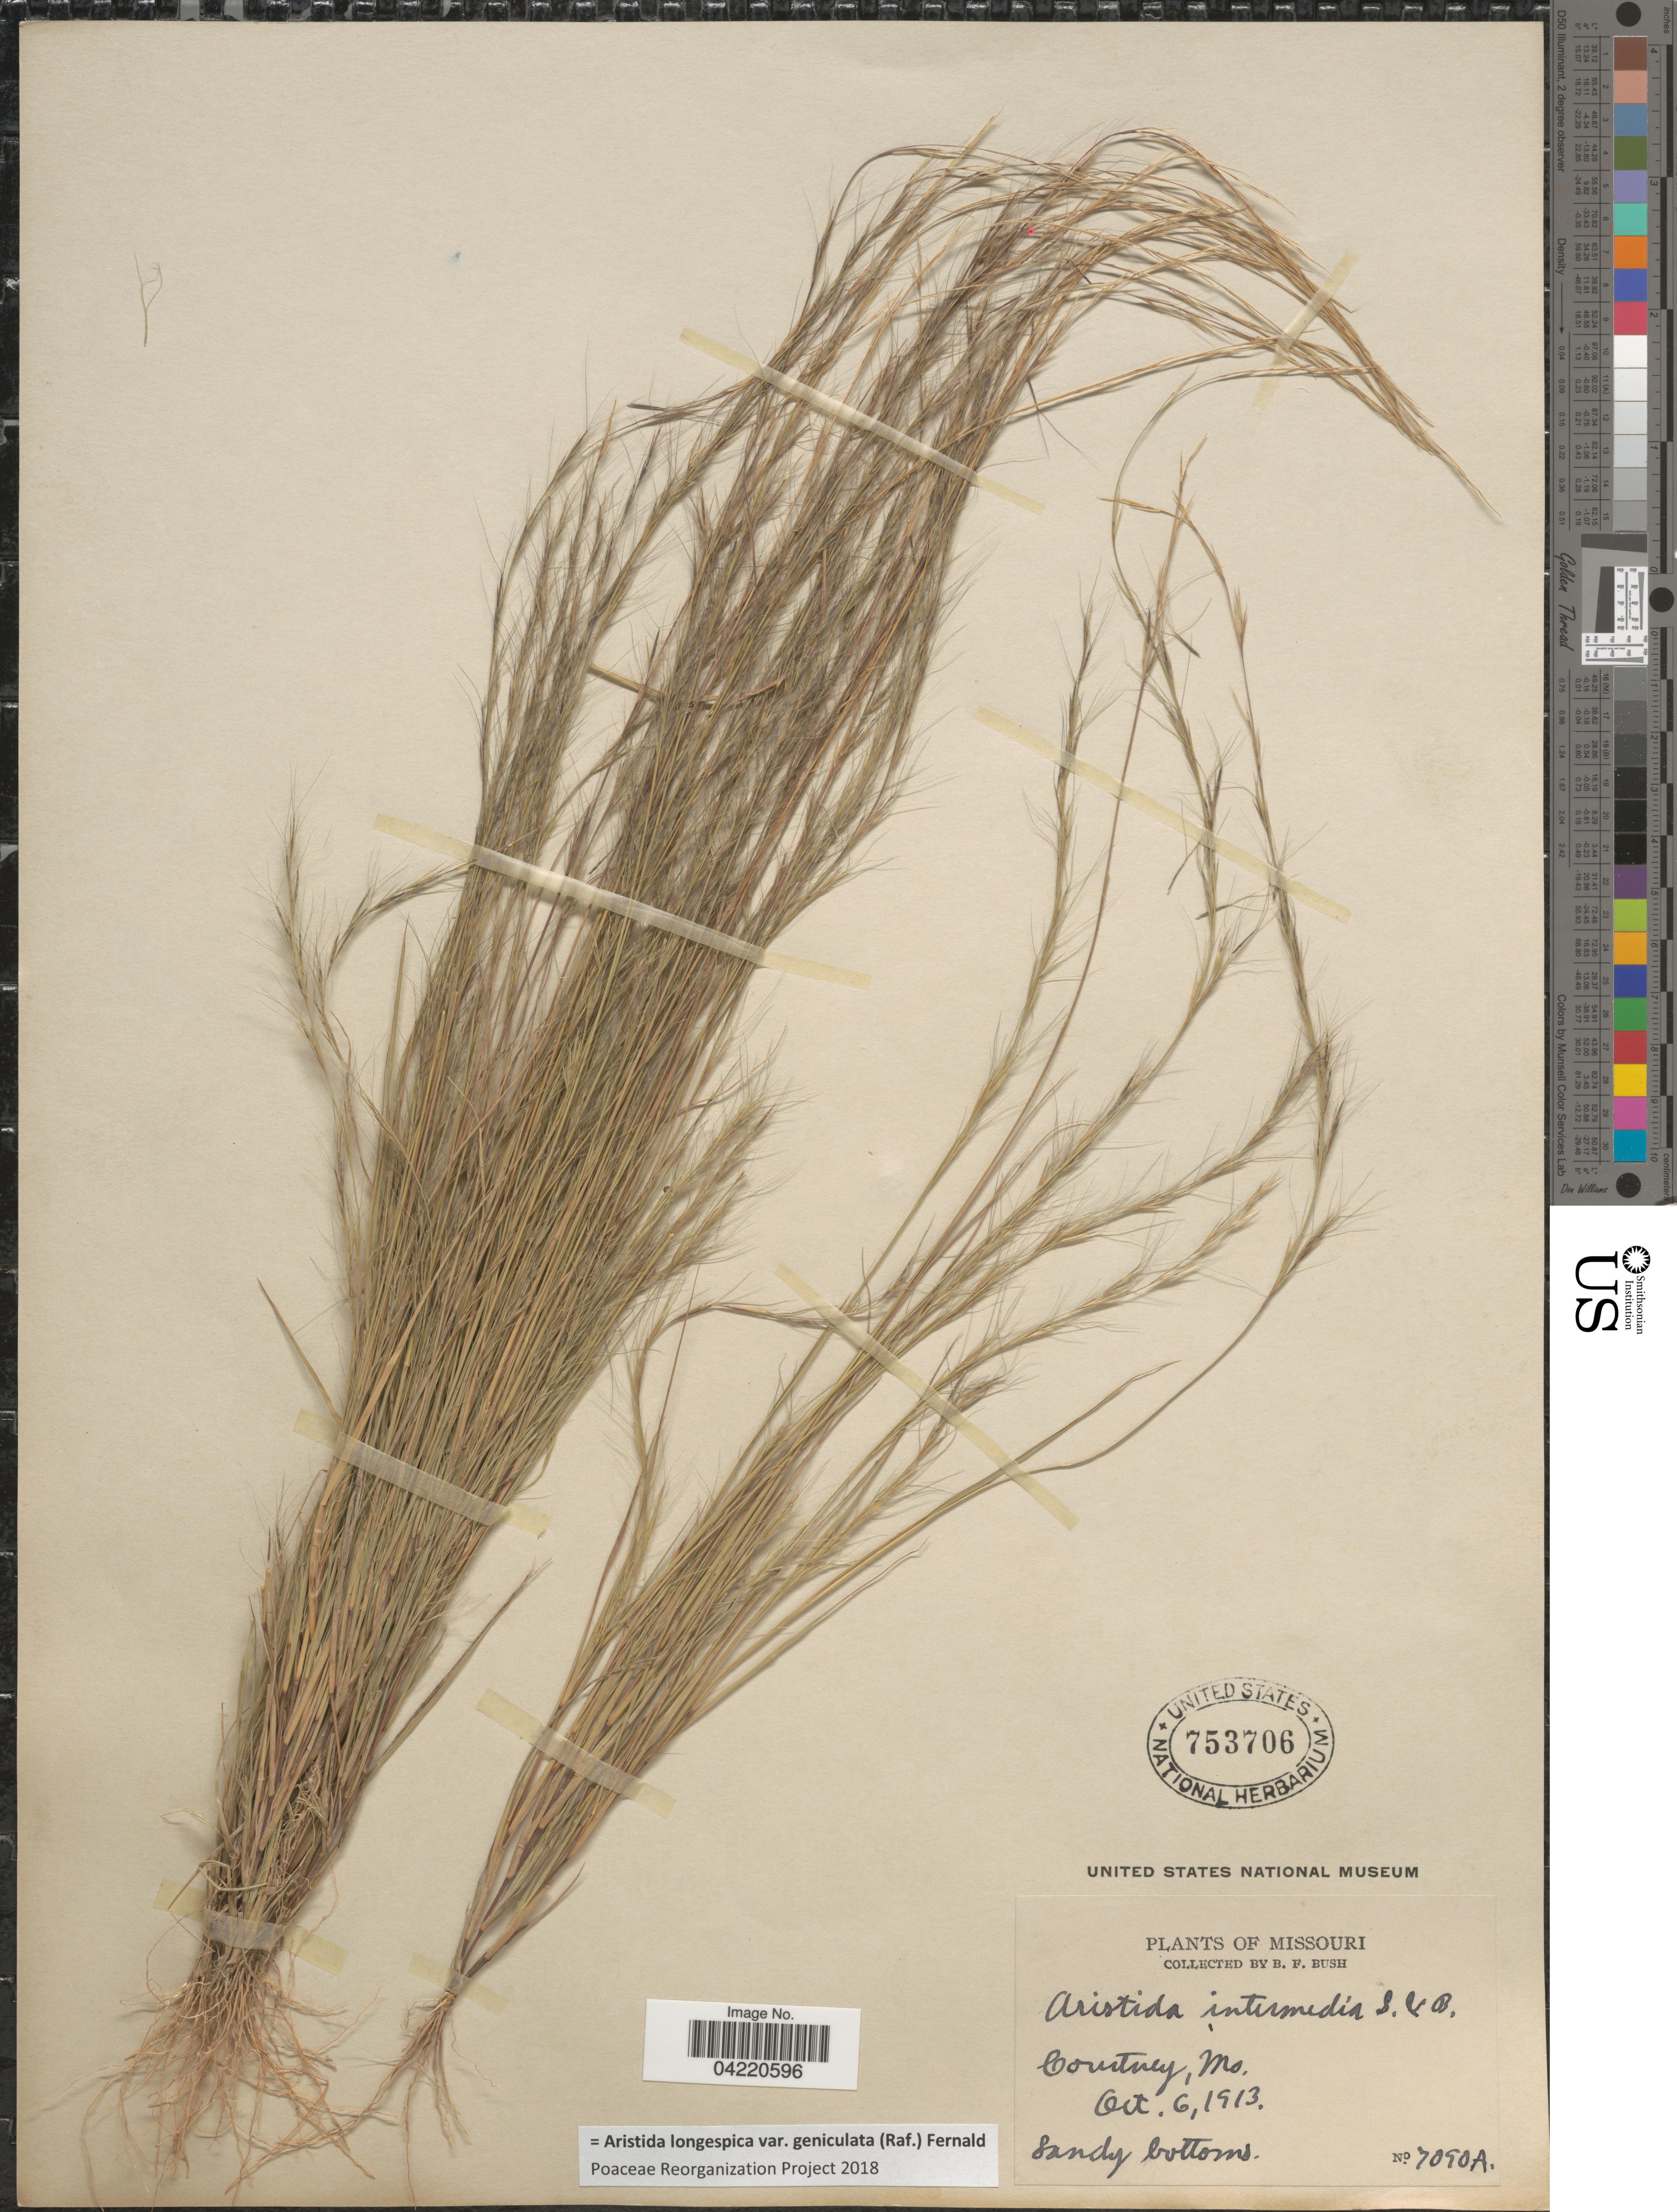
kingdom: Plantae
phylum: Tracheophyta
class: Liliopsida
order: Poales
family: Poaceae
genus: Aristida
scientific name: Aristida longespica var. geniculata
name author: (Raf.) Fernald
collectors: B. F. Bush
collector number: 7090A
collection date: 1913-10-06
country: United States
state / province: Missouri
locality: Courtney.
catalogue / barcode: US 753706